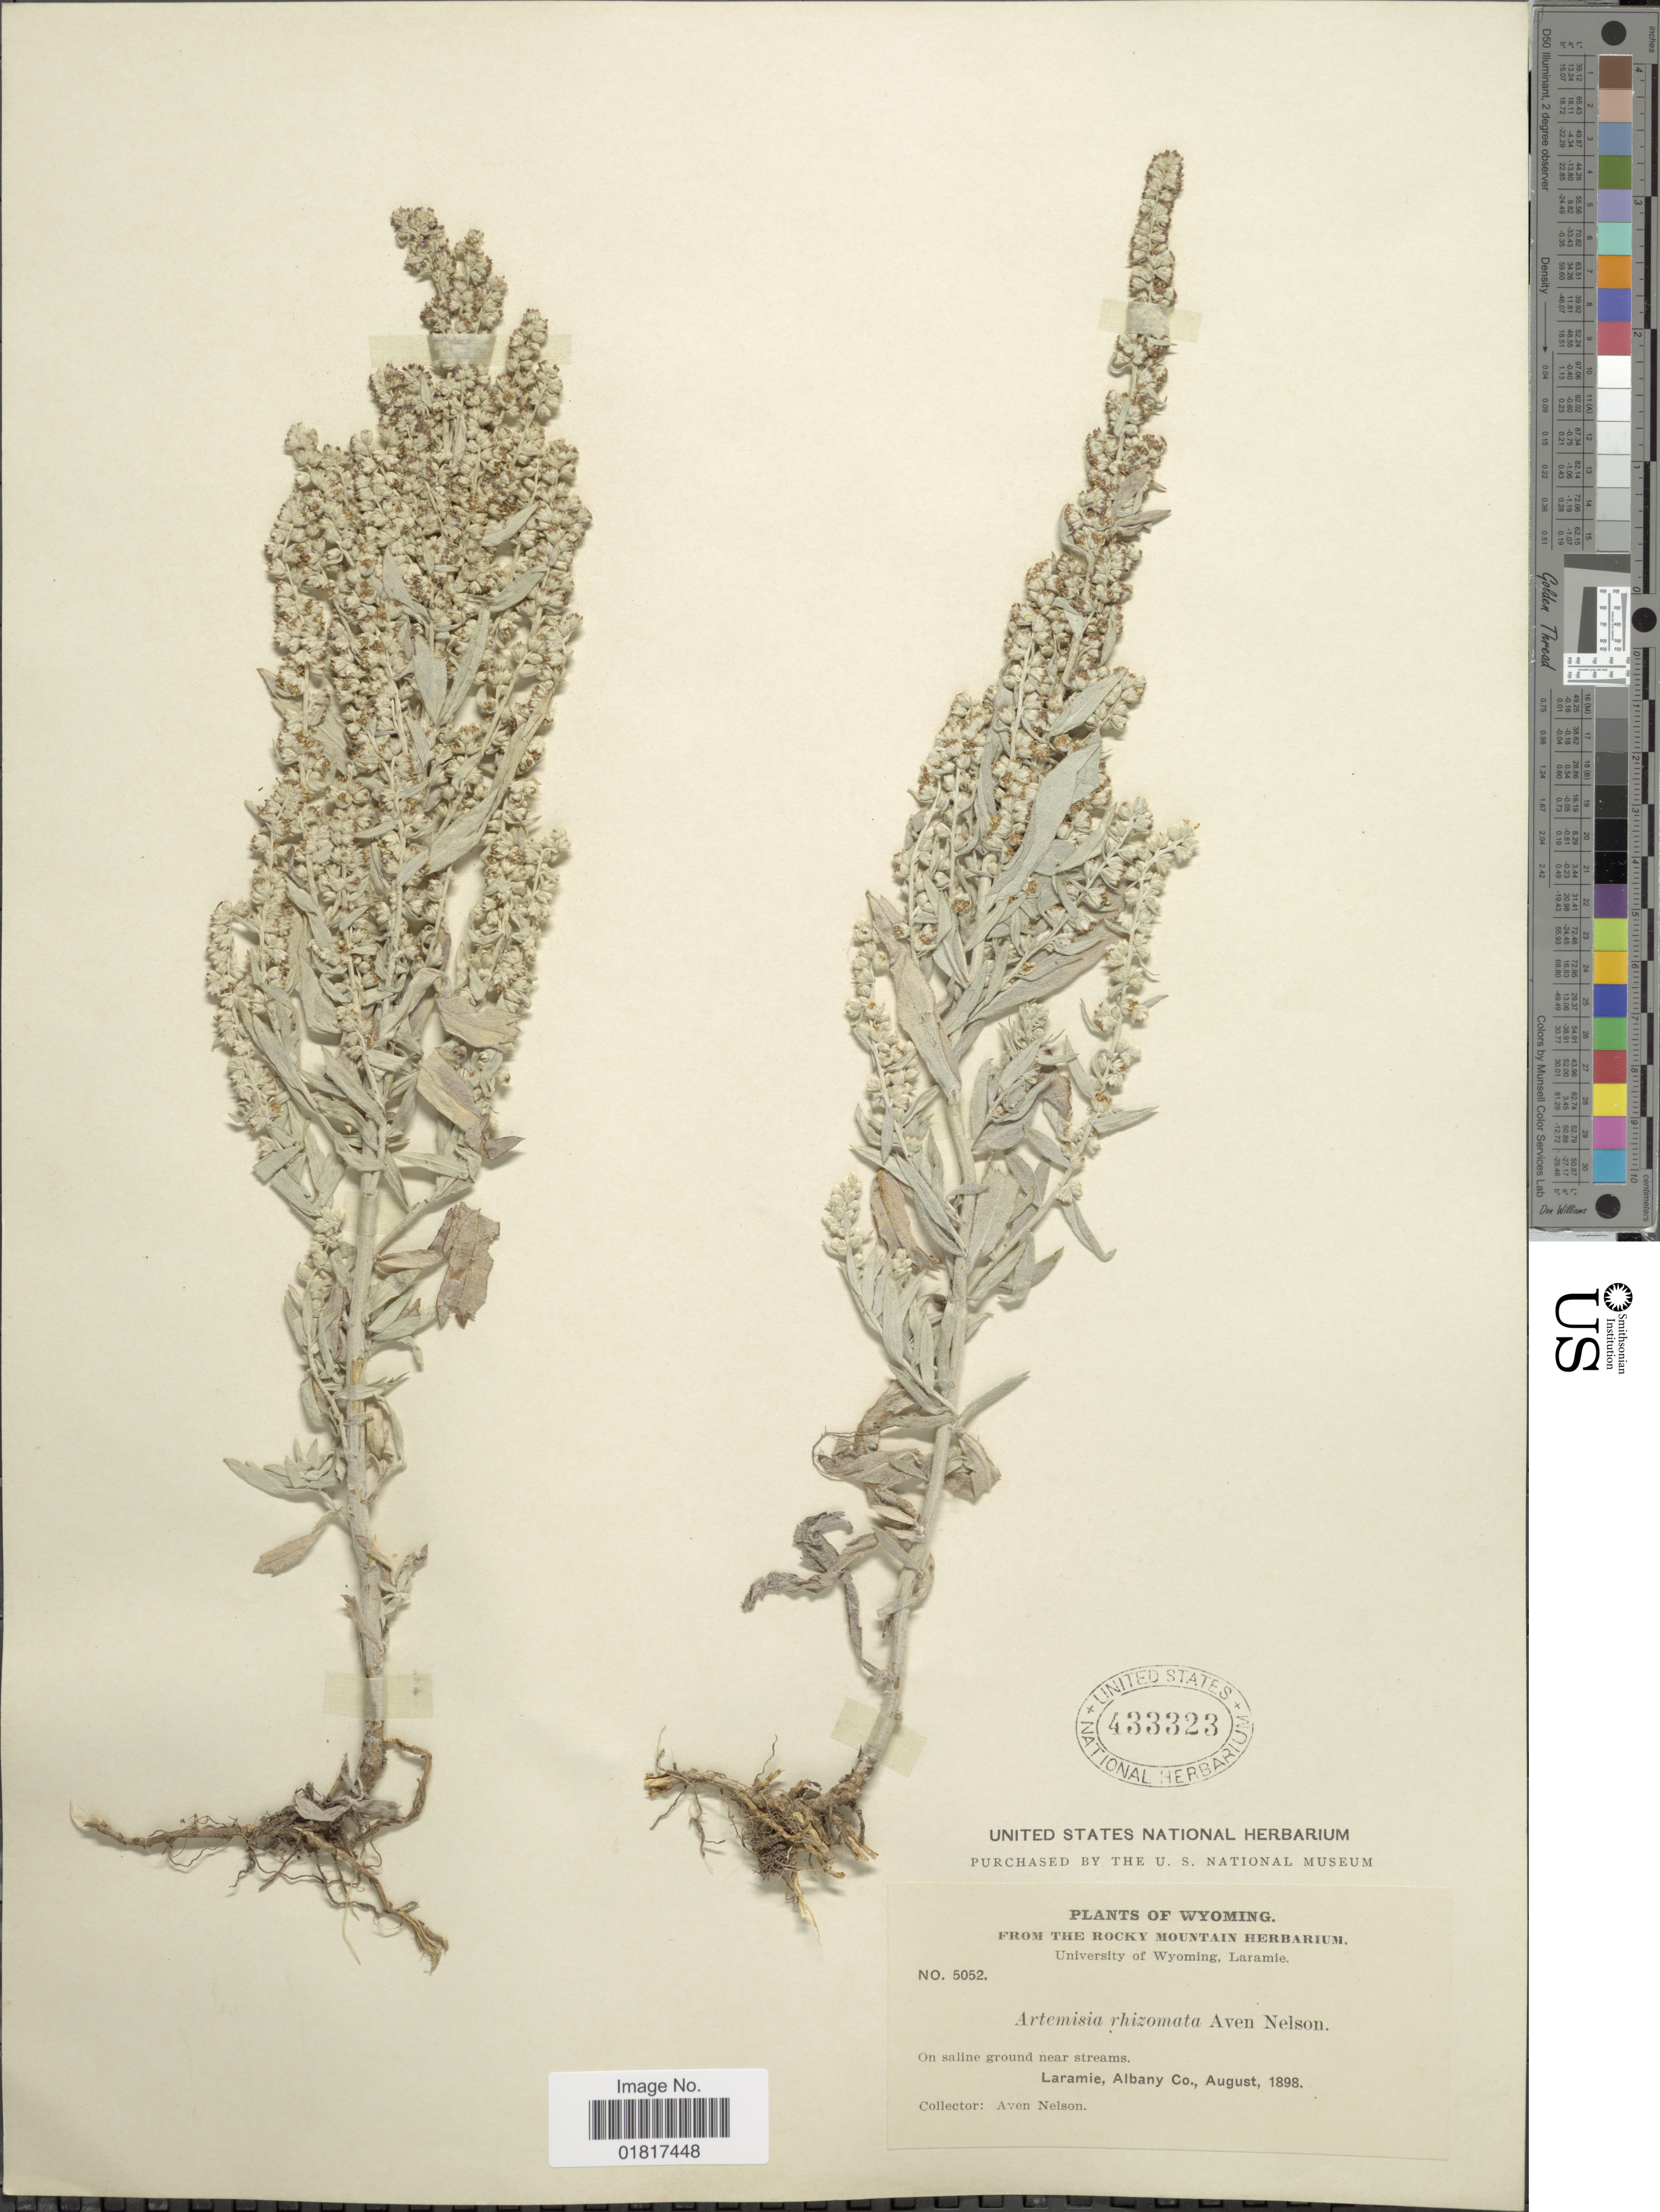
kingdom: Plantae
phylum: Tracheophyta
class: Magnoliopsida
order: Asterales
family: Asteraceae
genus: Artemisia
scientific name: Artemisia sp.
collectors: A. Nelson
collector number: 5052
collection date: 1898-08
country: United States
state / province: Wyoming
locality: On saline ground near streams, Laramie, Albany Co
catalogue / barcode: US 433323